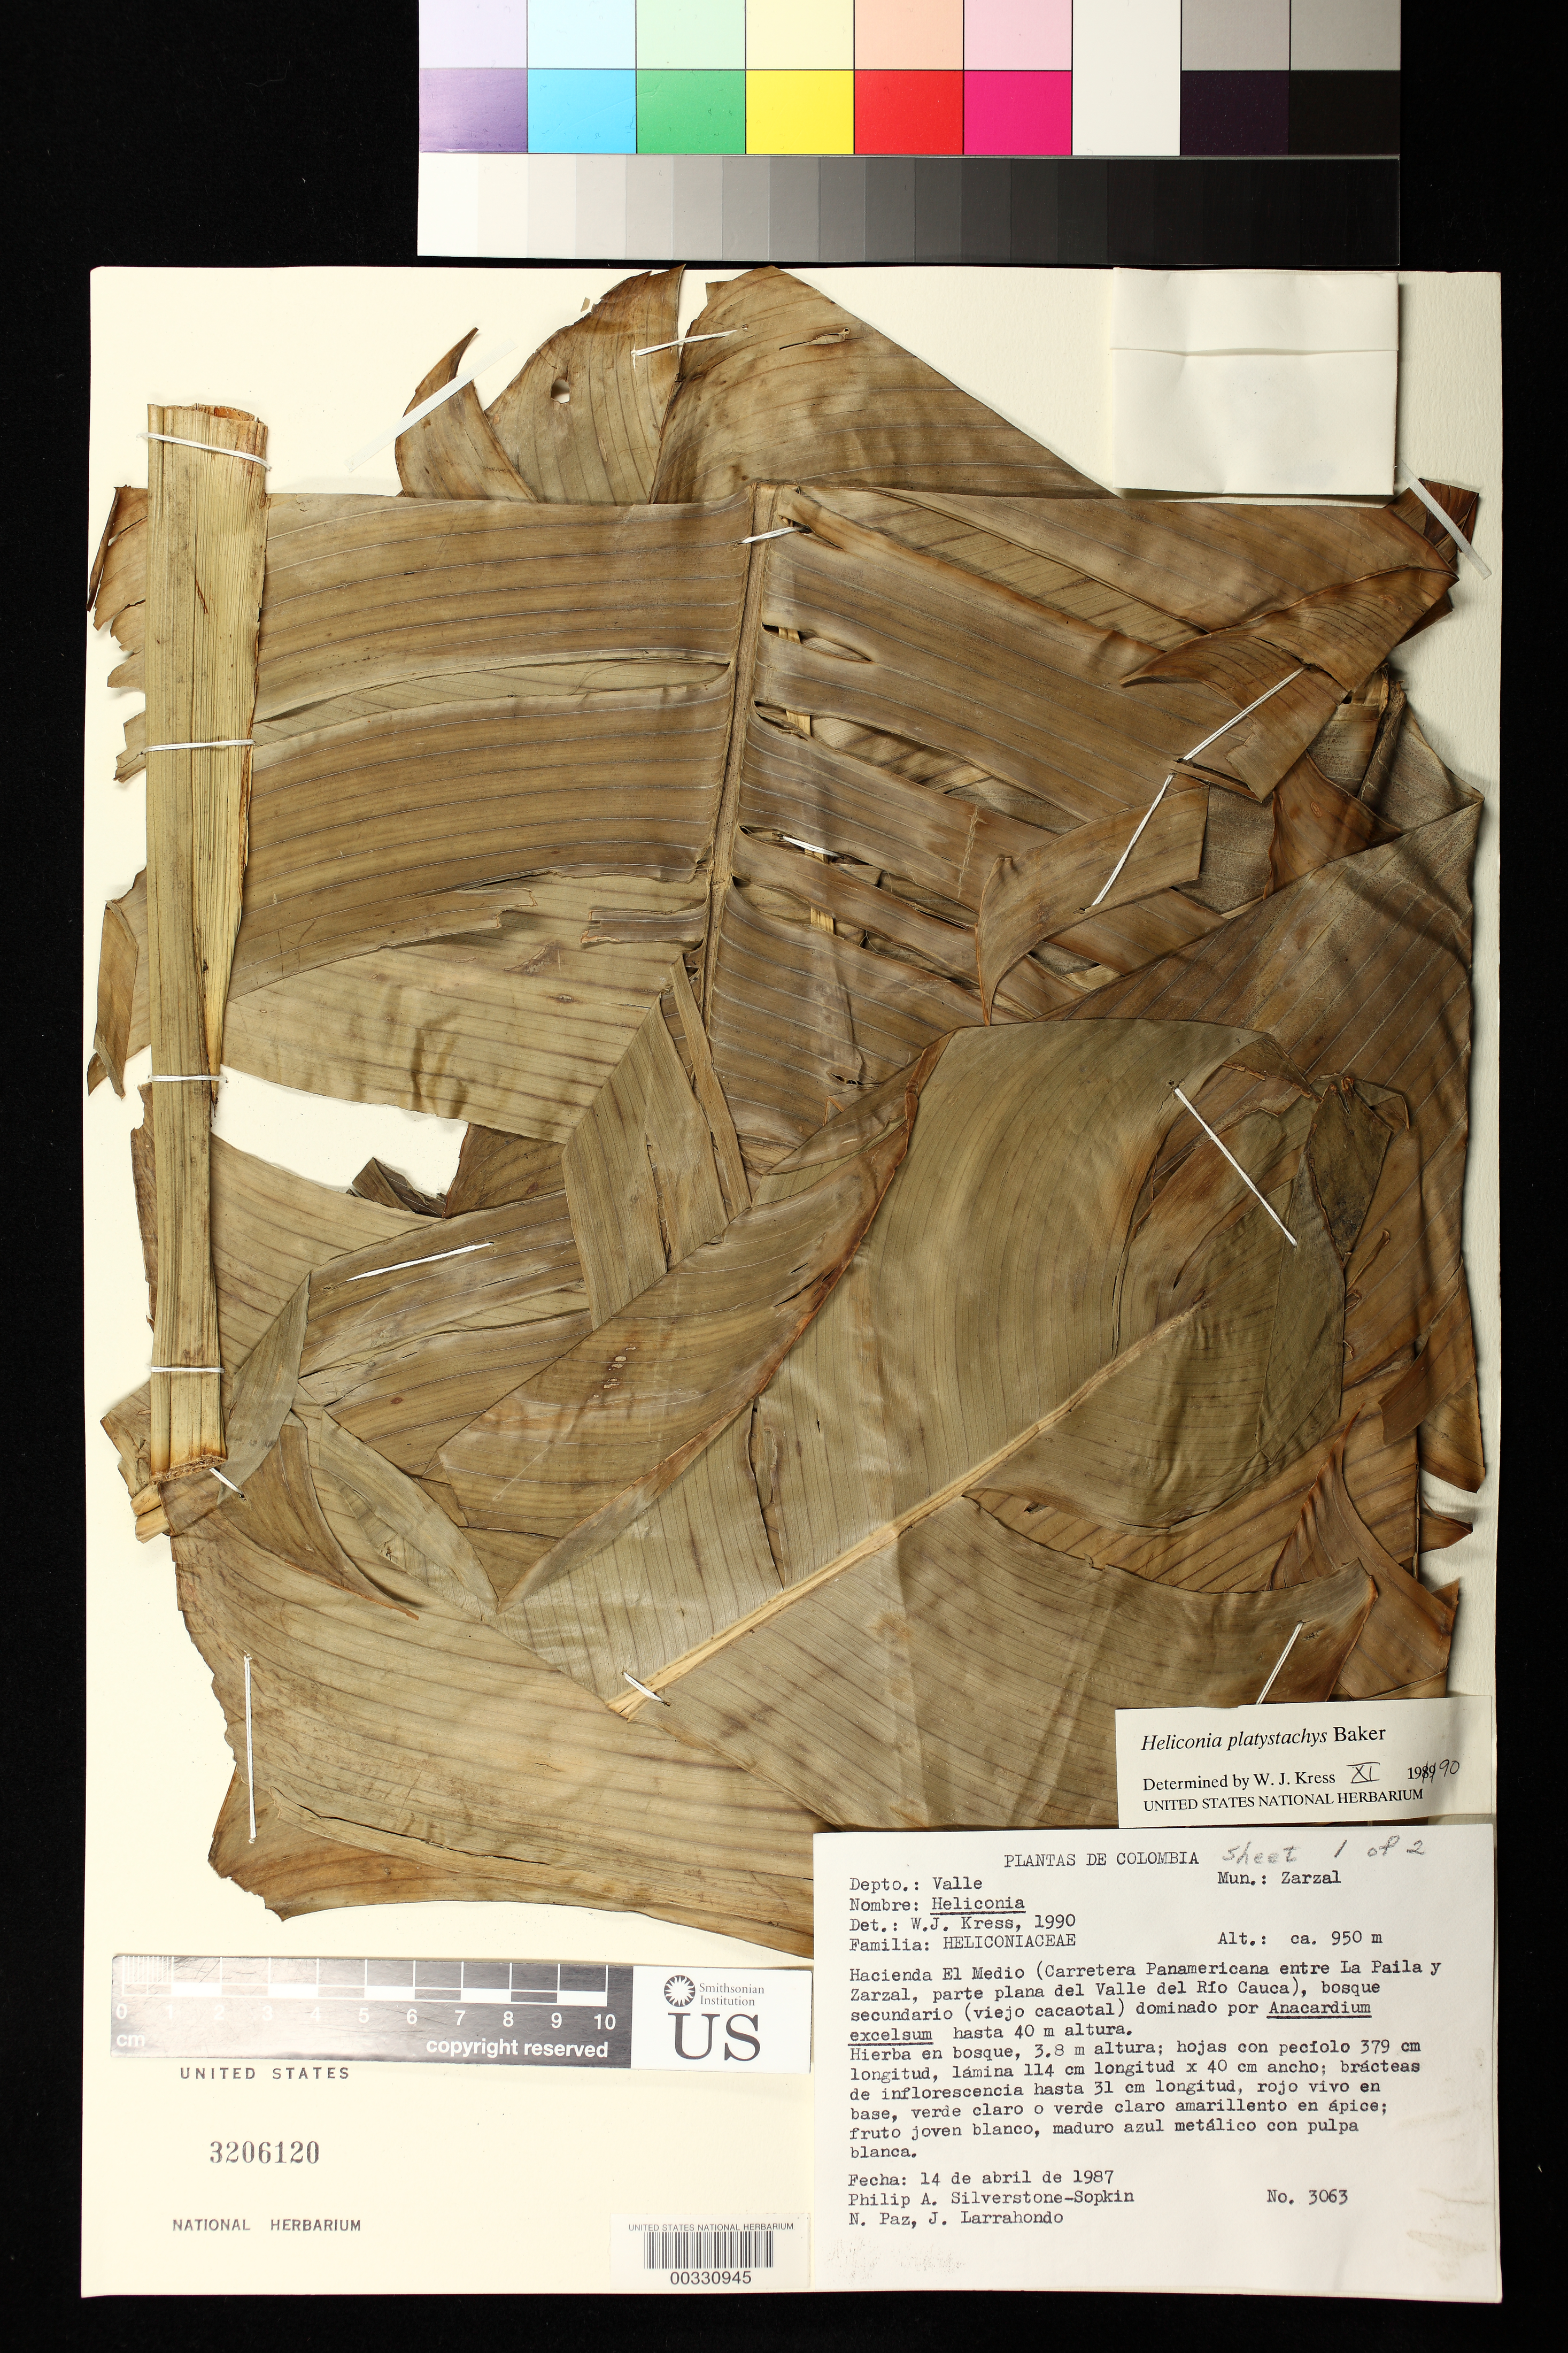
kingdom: Plantae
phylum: Tracheophyta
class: Liliopsida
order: Zingiberales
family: Heliconiaceae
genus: Heliconia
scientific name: Heliconia platystachys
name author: Baker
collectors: P. A. Silverstone-Sopkin, N. Paz & J. Larrahondo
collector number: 3063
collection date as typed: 14 Apr 1987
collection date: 1987-04-14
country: Colombia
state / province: Valle del Cauca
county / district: Zarzal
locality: Mun of Zarzal, Hacienda el Medio, (Panamerican highway between la Paila and Zarzal, parte plana of Valle del Rio Cauca)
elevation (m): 950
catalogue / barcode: US 3206120